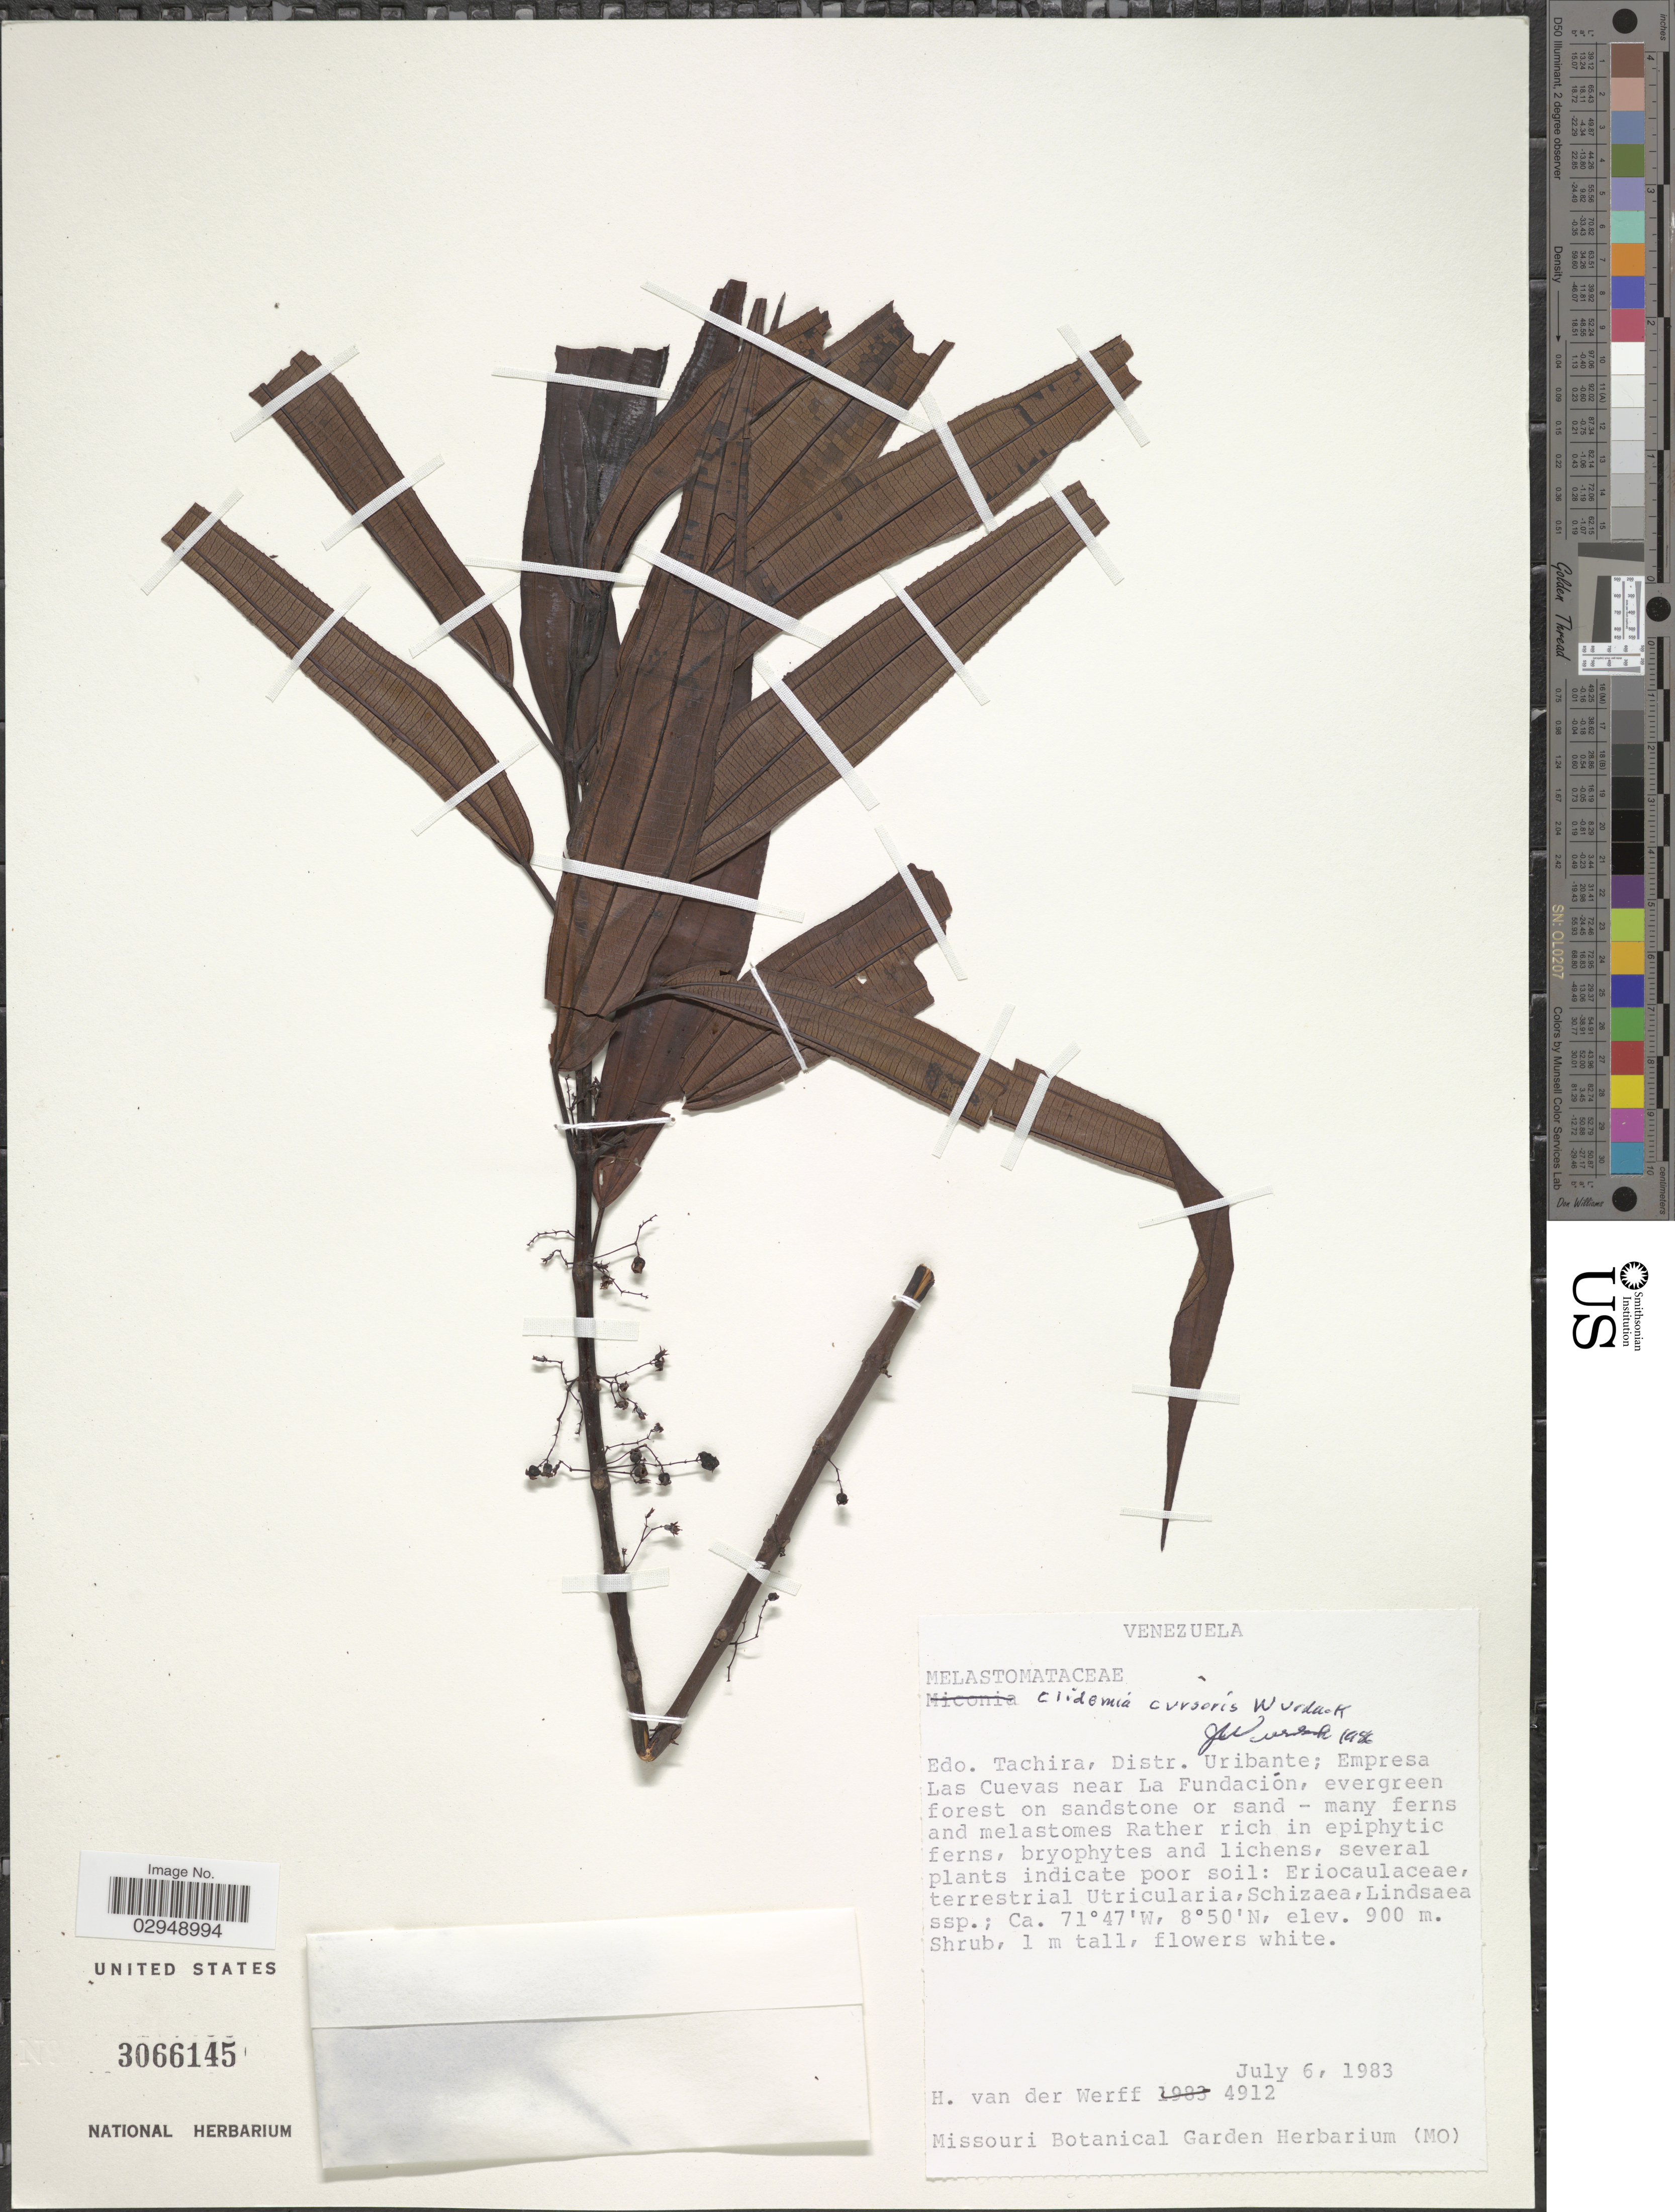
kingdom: Plantae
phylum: Tracheophyta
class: Magnoliopsida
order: Myrtales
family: Melastomataceae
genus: Clidemia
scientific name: Clidemia cursoris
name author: Wurdack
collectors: H. van der Werff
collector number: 4912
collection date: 1983-07-06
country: Venezuela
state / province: Tachira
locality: Distr. Uribante; Empresa Las Cuevas near La Fundación, evergreen forest on sandstone or sand.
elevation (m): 900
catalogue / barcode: US 3066145